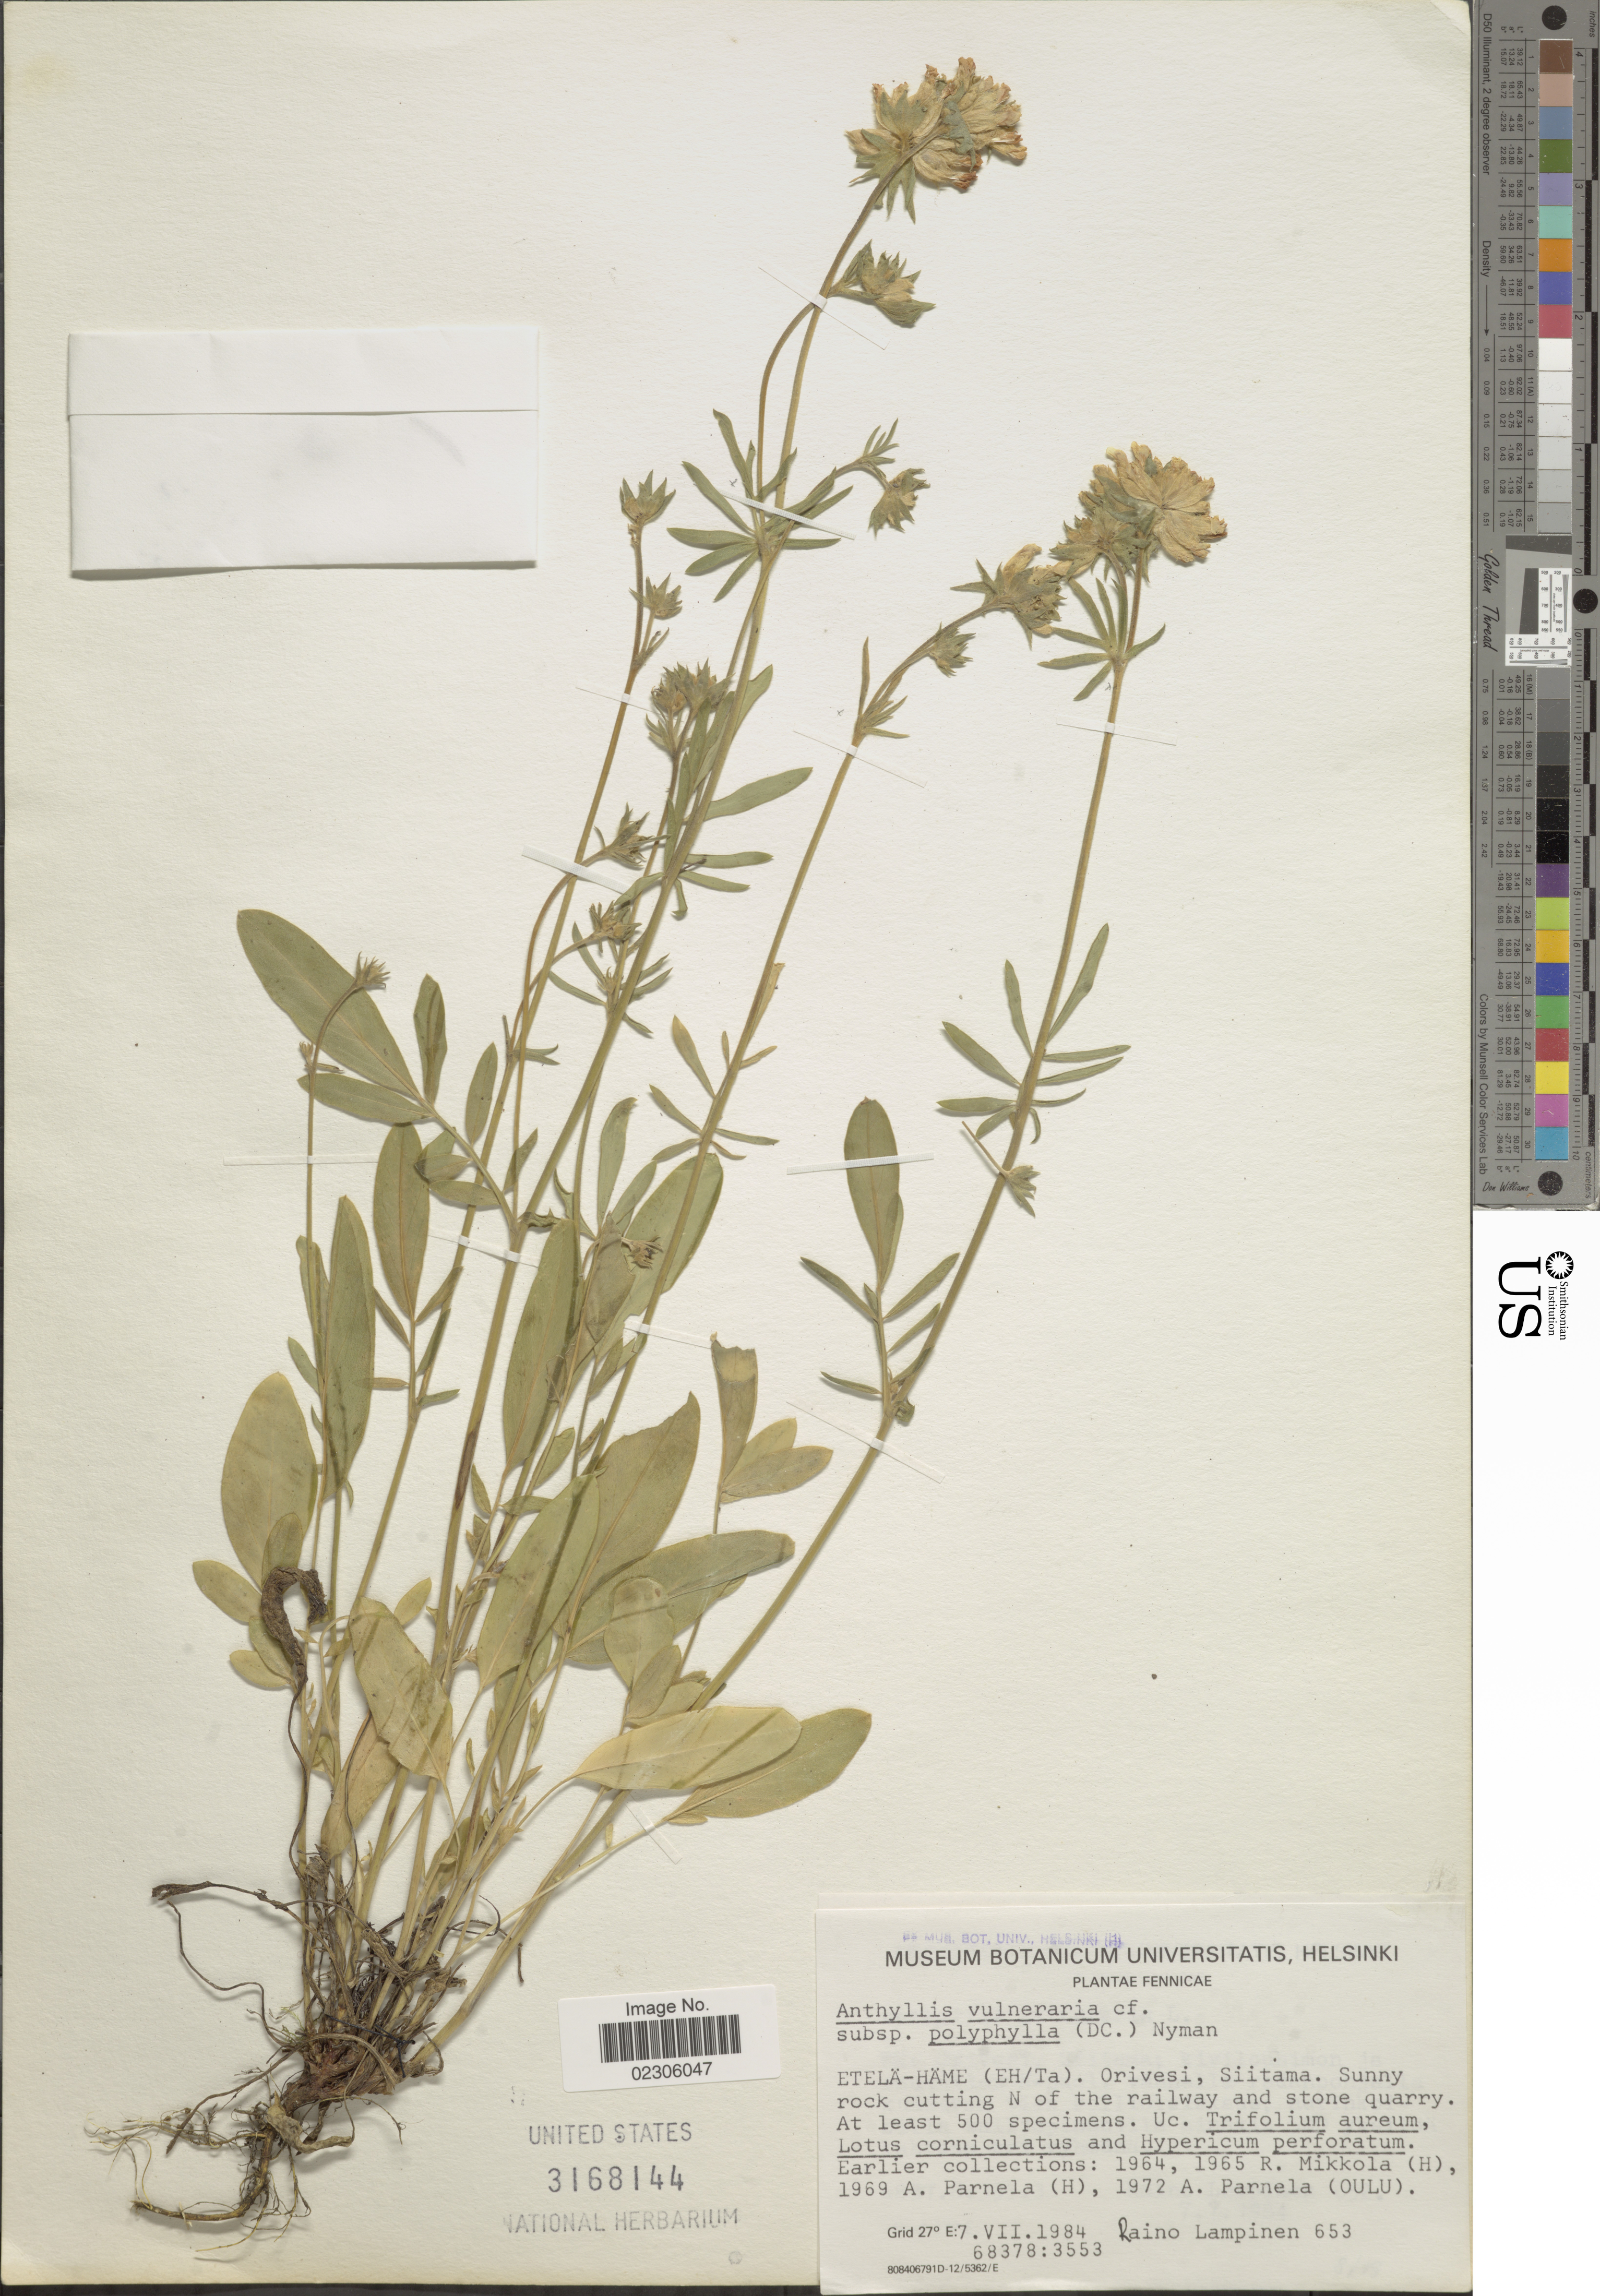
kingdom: Plantae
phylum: Tracheophyta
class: Magnoliopsida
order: Fabales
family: Fabaceae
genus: Anthyllis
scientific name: Anthyllis vulneraria subsp. polyphylla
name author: (DC.) Nyman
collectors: R. Lampinen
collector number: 653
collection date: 1984-07-07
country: Finland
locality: Fennicae, Etela-Hame (Eh/Ta), Orivesi, Siitama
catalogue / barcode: US 3168144